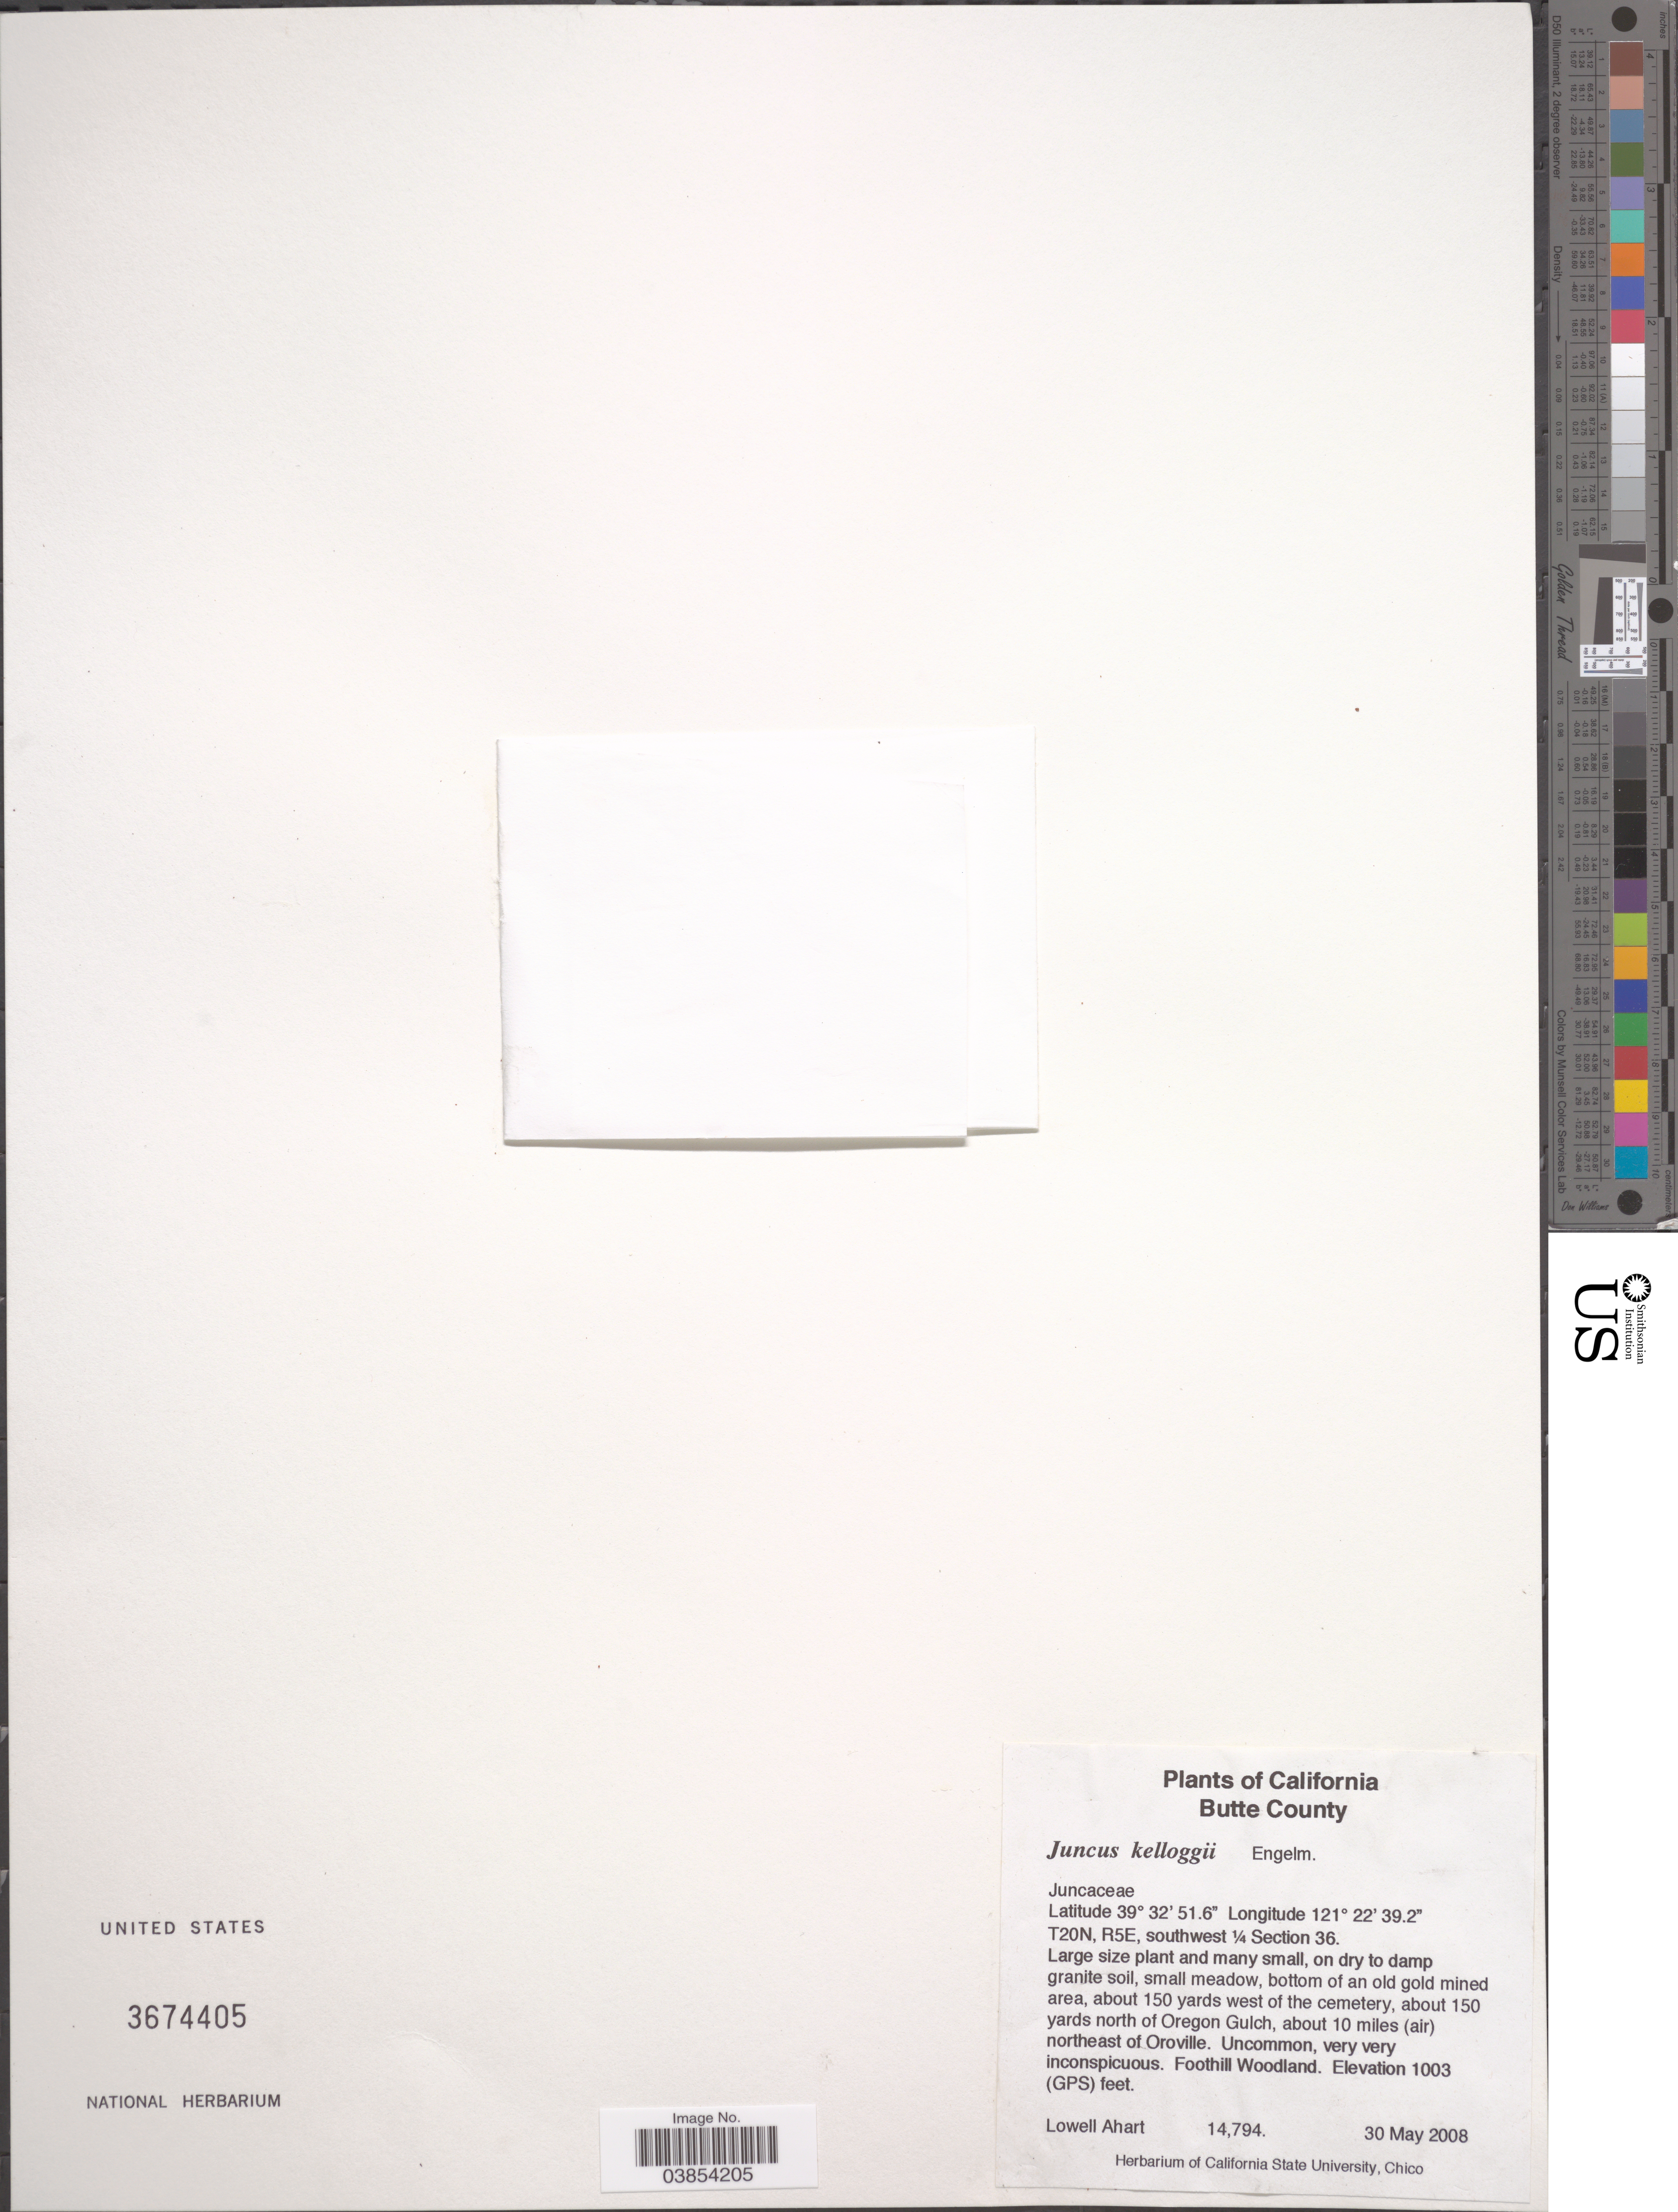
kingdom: Plantae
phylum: Tracheophyta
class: Liliopsida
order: Poales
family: Juncaceae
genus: Juncus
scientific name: Juncus kelloggii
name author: Engelm.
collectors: L. Ahart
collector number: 14794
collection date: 2008-05-30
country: United States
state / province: California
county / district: Butte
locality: Butte County. T20N, R5E, southwest ¼ Section 36. Bottom of an old gold mined area, about 150 yards west of the cemetery, about 150 yards north of Oregon Gulch, about 10 miles (air) northeast of Oroville.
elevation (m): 306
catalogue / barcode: US 3674405